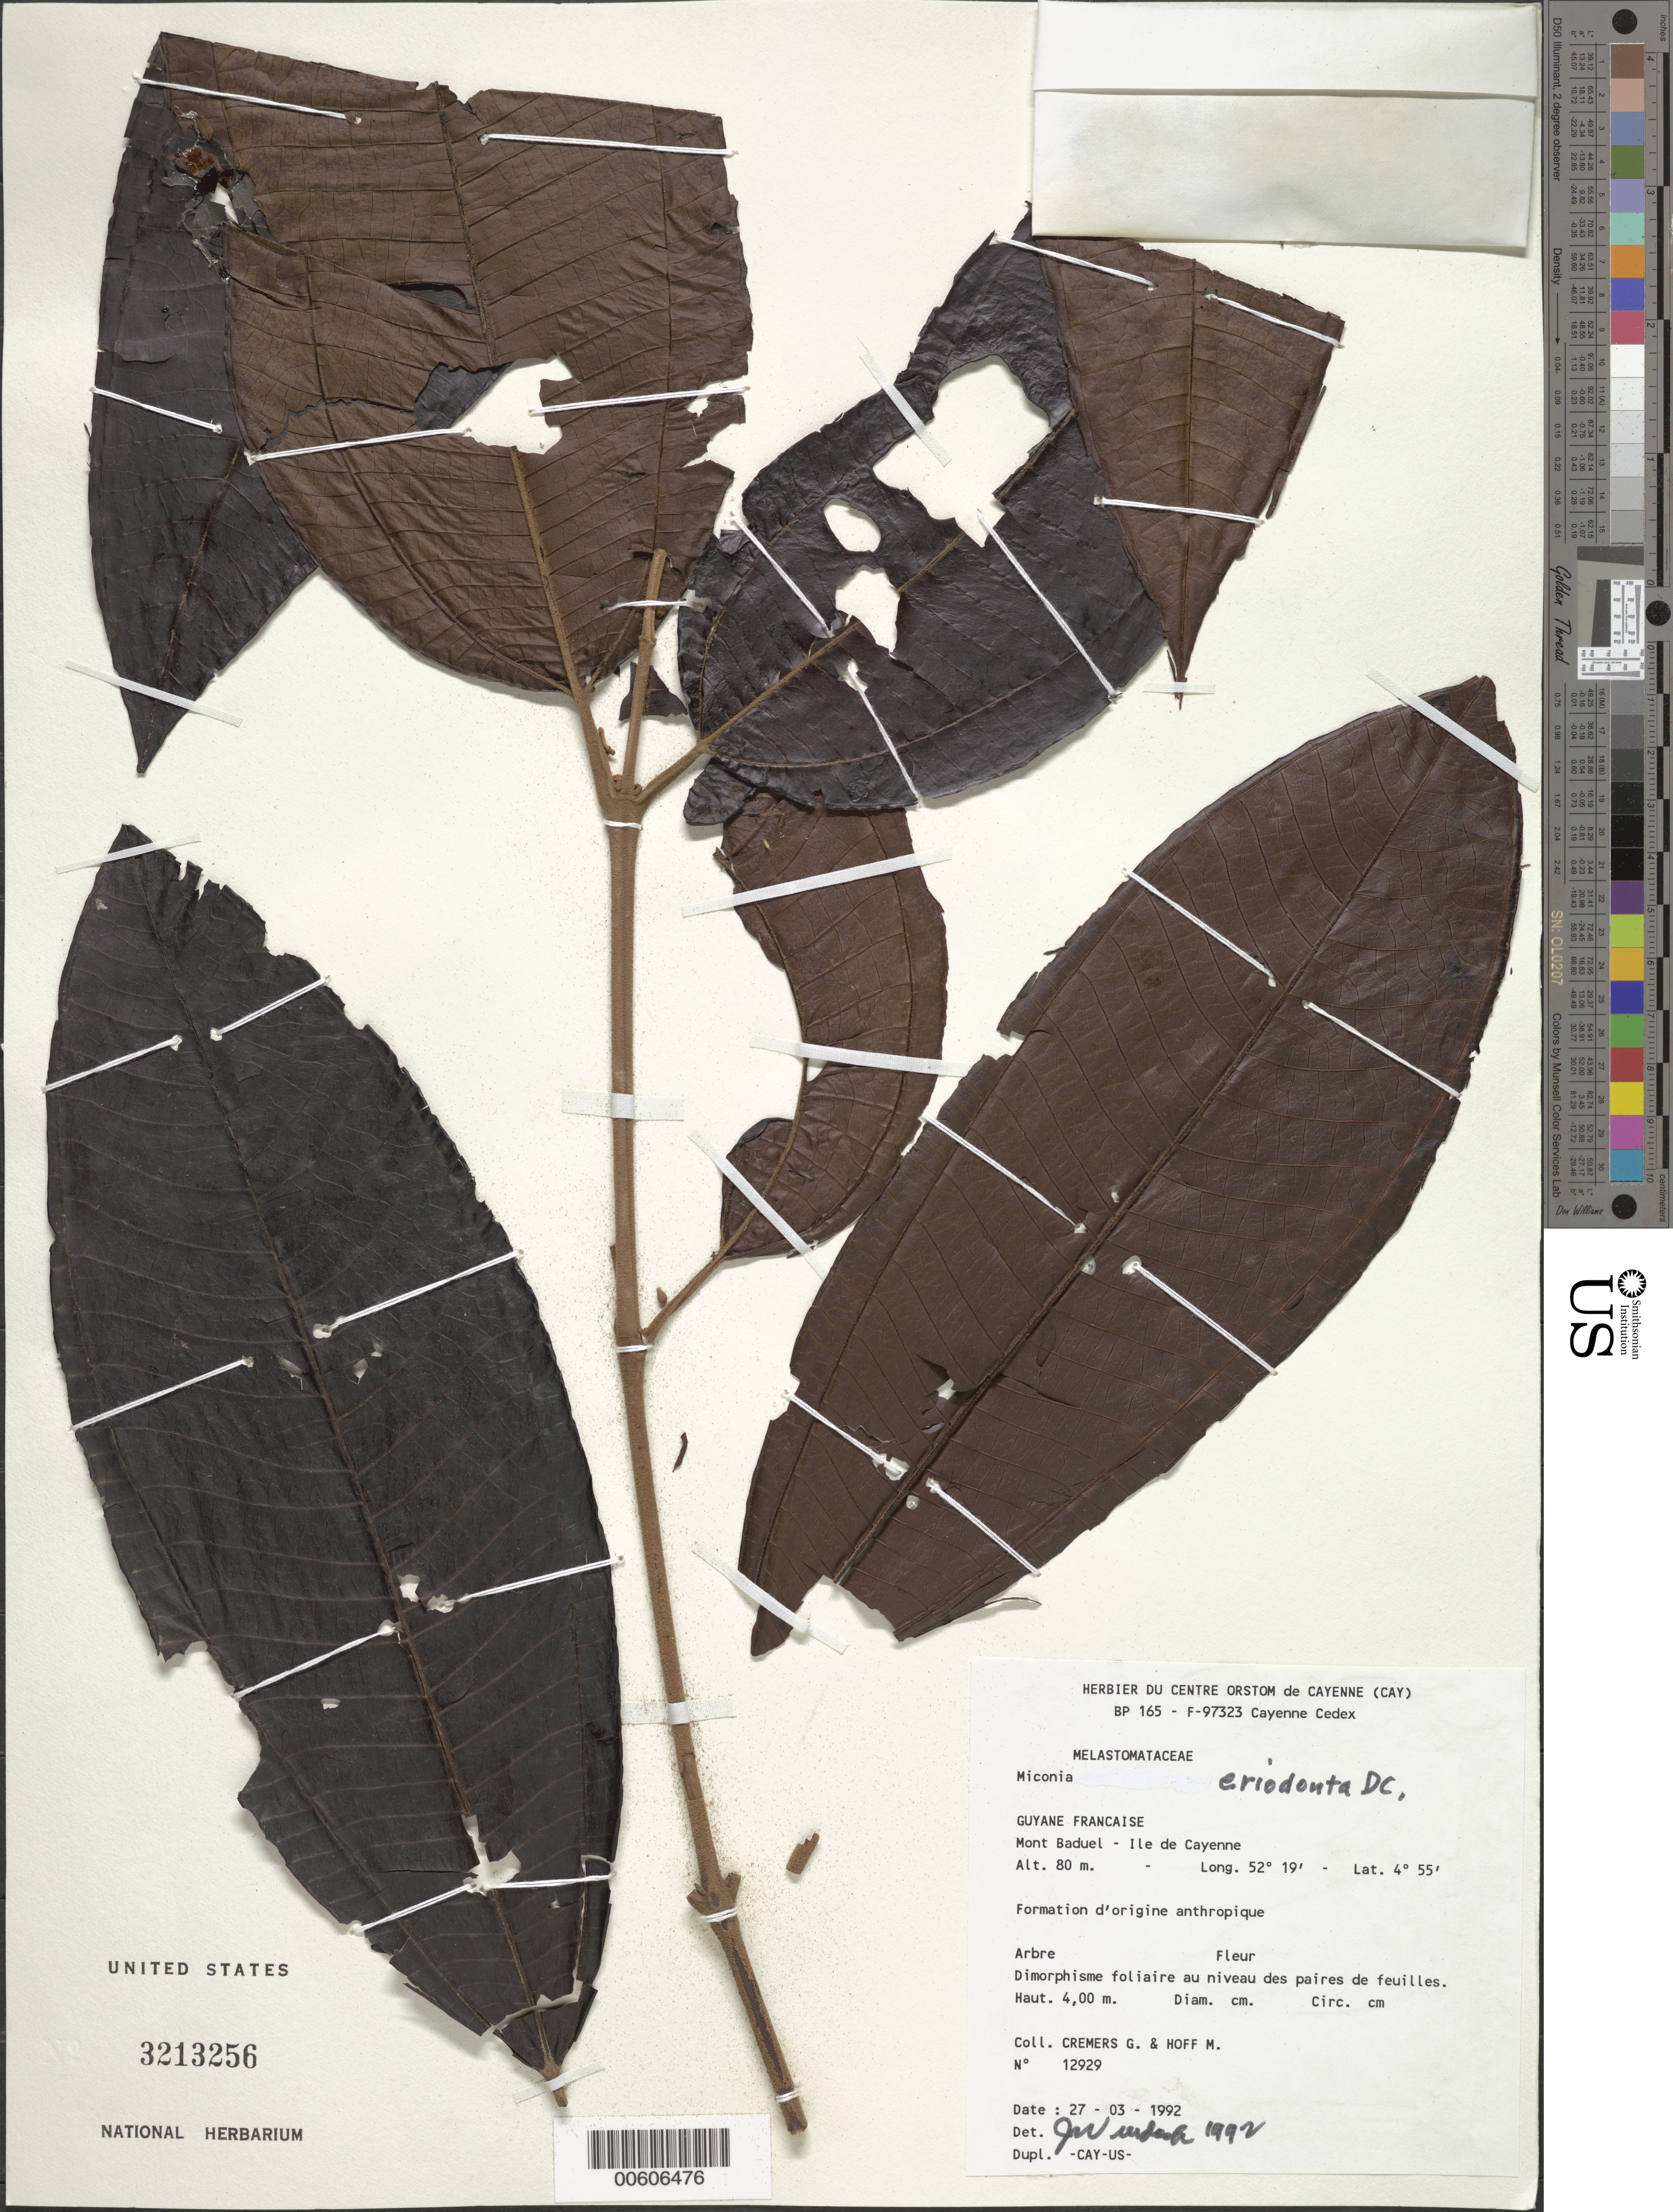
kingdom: Plantae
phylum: Tracheophyta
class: Magnoliopsida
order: Myrtales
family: Melastomataceae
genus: Miconia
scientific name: Miconia eriodonta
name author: DC.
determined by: Wurdack, John J., (US), US (UNITED STATES)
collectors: G. Cremers & M. Hoff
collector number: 12929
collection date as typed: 27-Mar-92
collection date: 1992-03-27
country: French Guiana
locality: Mont Baduel, Ile de Cayenne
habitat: Formation d'origine anthropique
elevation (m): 80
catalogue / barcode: US 3213256